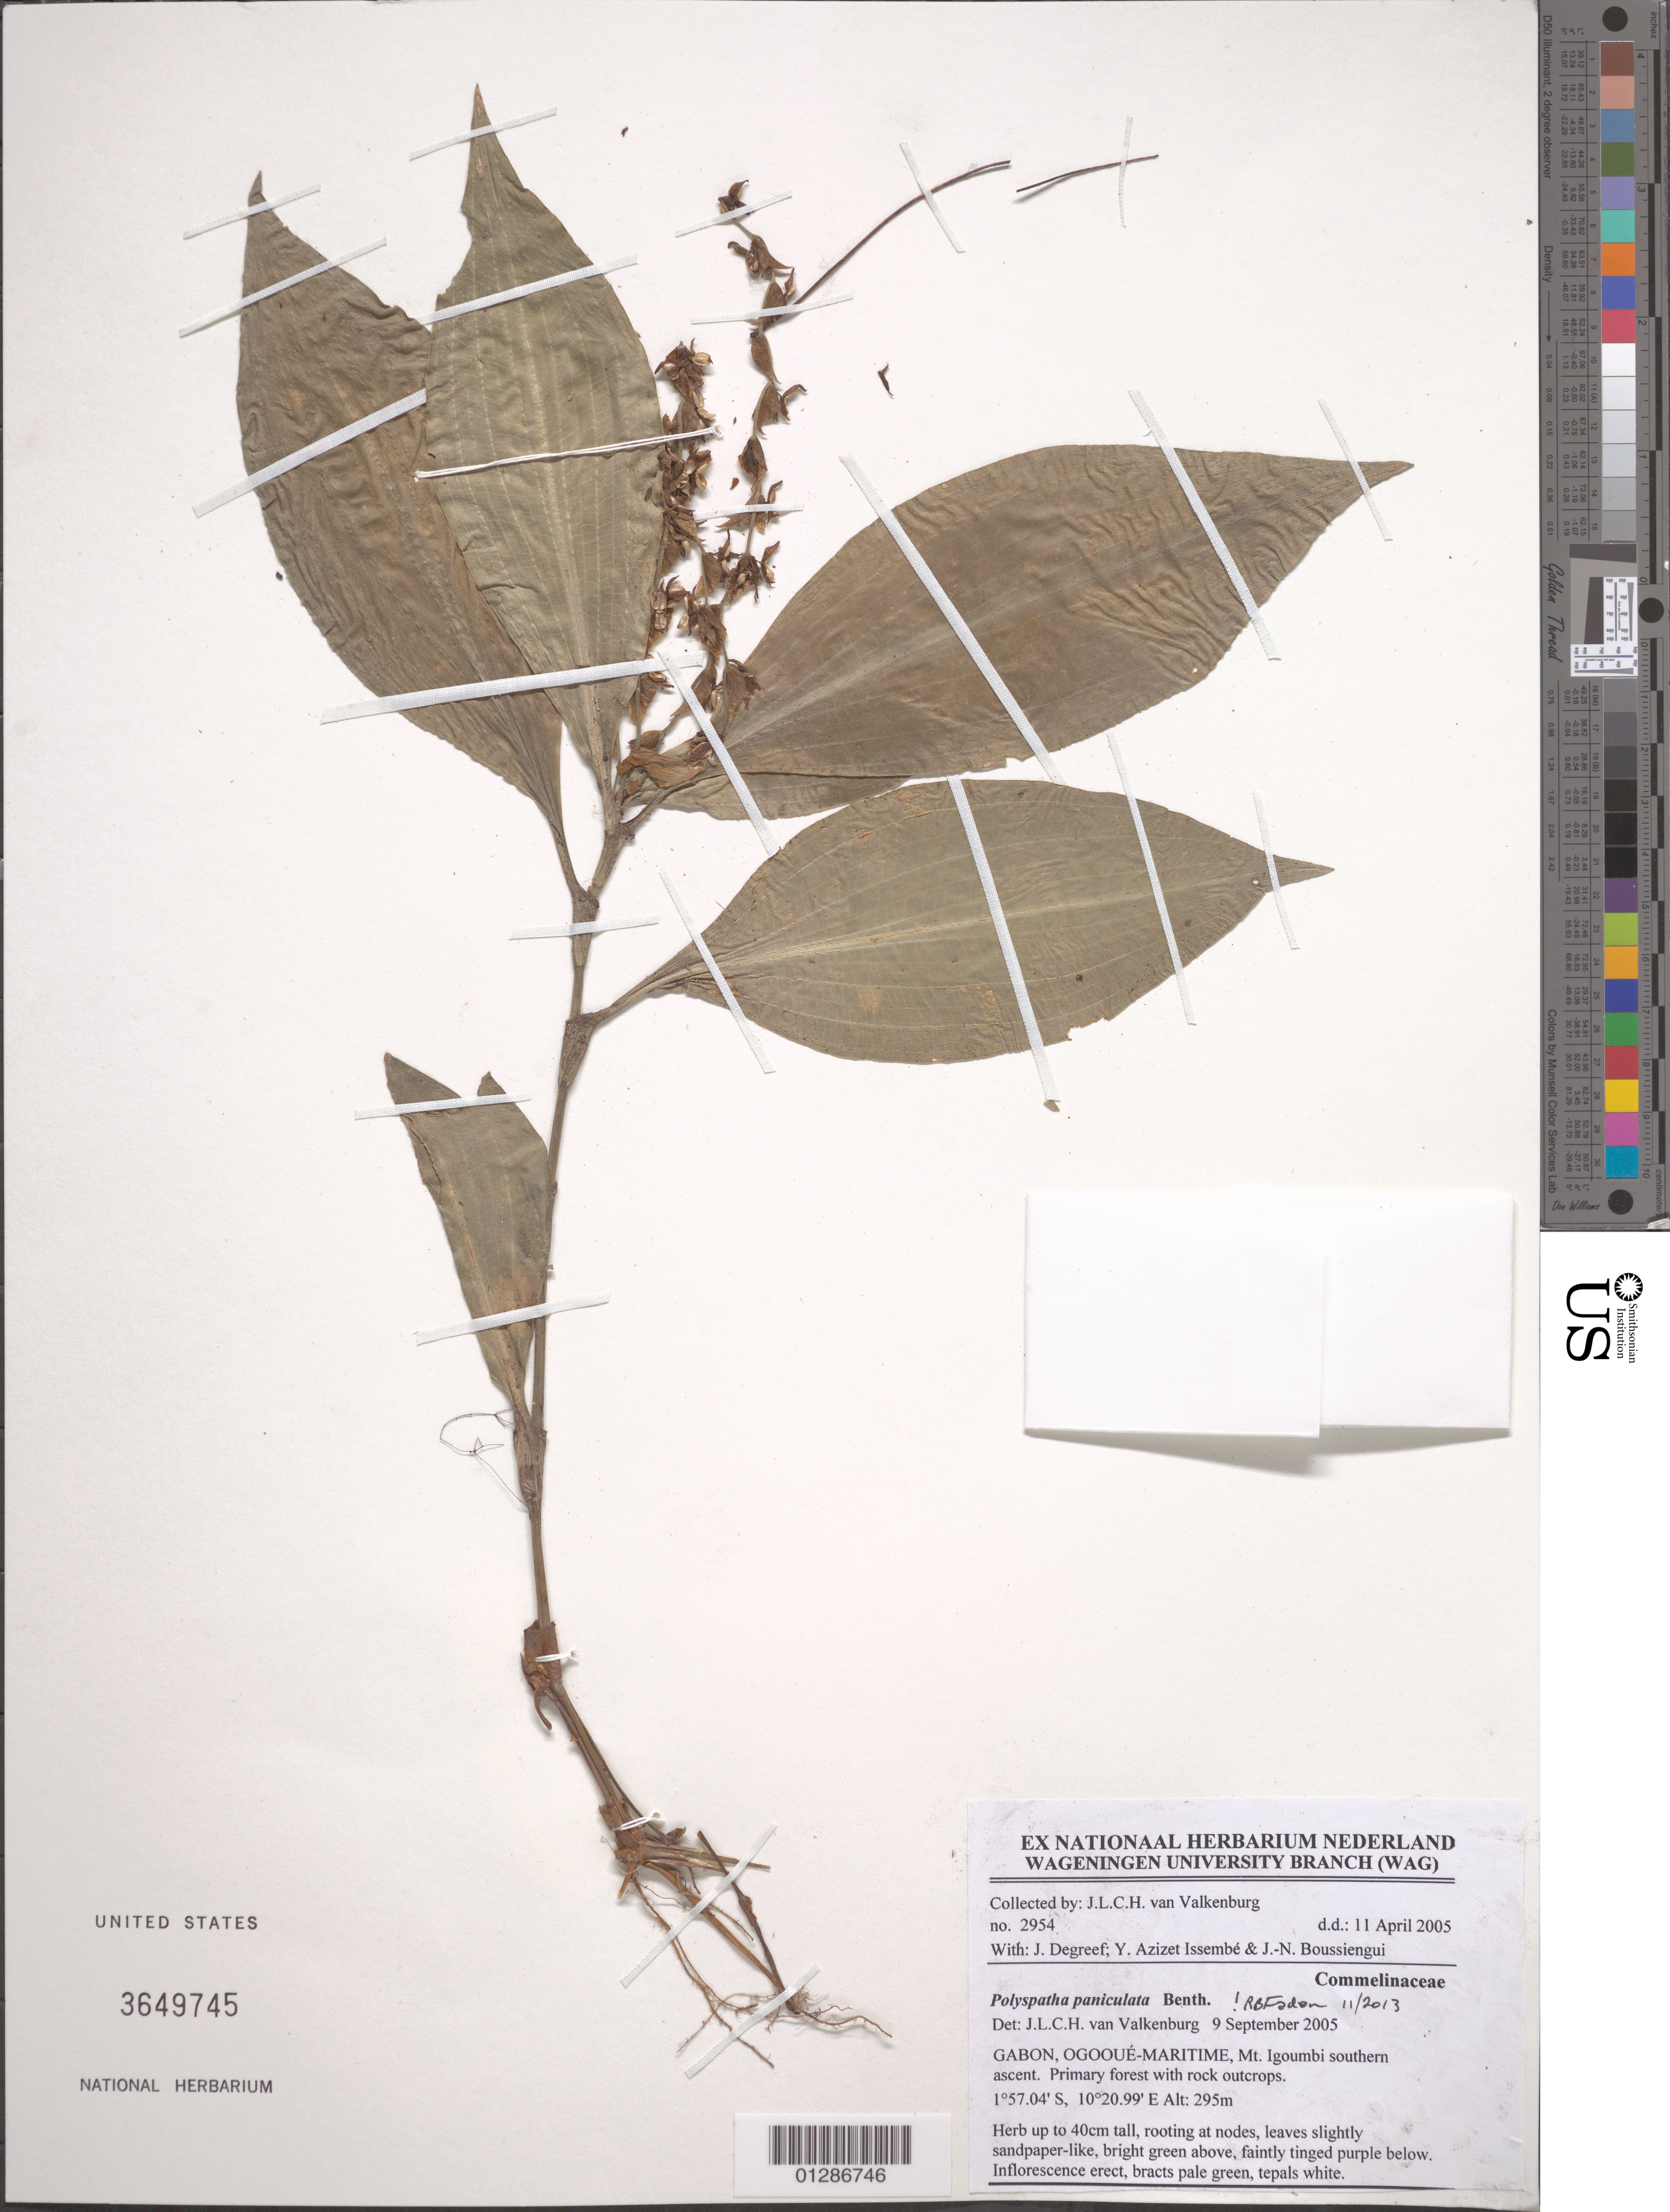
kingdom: Plantae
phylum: Tracheophyta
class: Liliopsida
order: Commelinales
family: Commelinaceae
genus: Polyspatha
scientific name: Polyspatha paniculata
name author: Benth.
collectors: J. van Valkenburg, J. Degreef, Y. Issembe & J. Boussiengui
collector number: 2954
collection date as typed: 11 Apr 2005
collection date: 2005-04-11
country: Gabon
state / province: Ogooué-Maritime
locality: Mt Igoumbi southern ascent.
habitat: Herb.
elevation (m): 295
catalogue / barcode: US 3649745